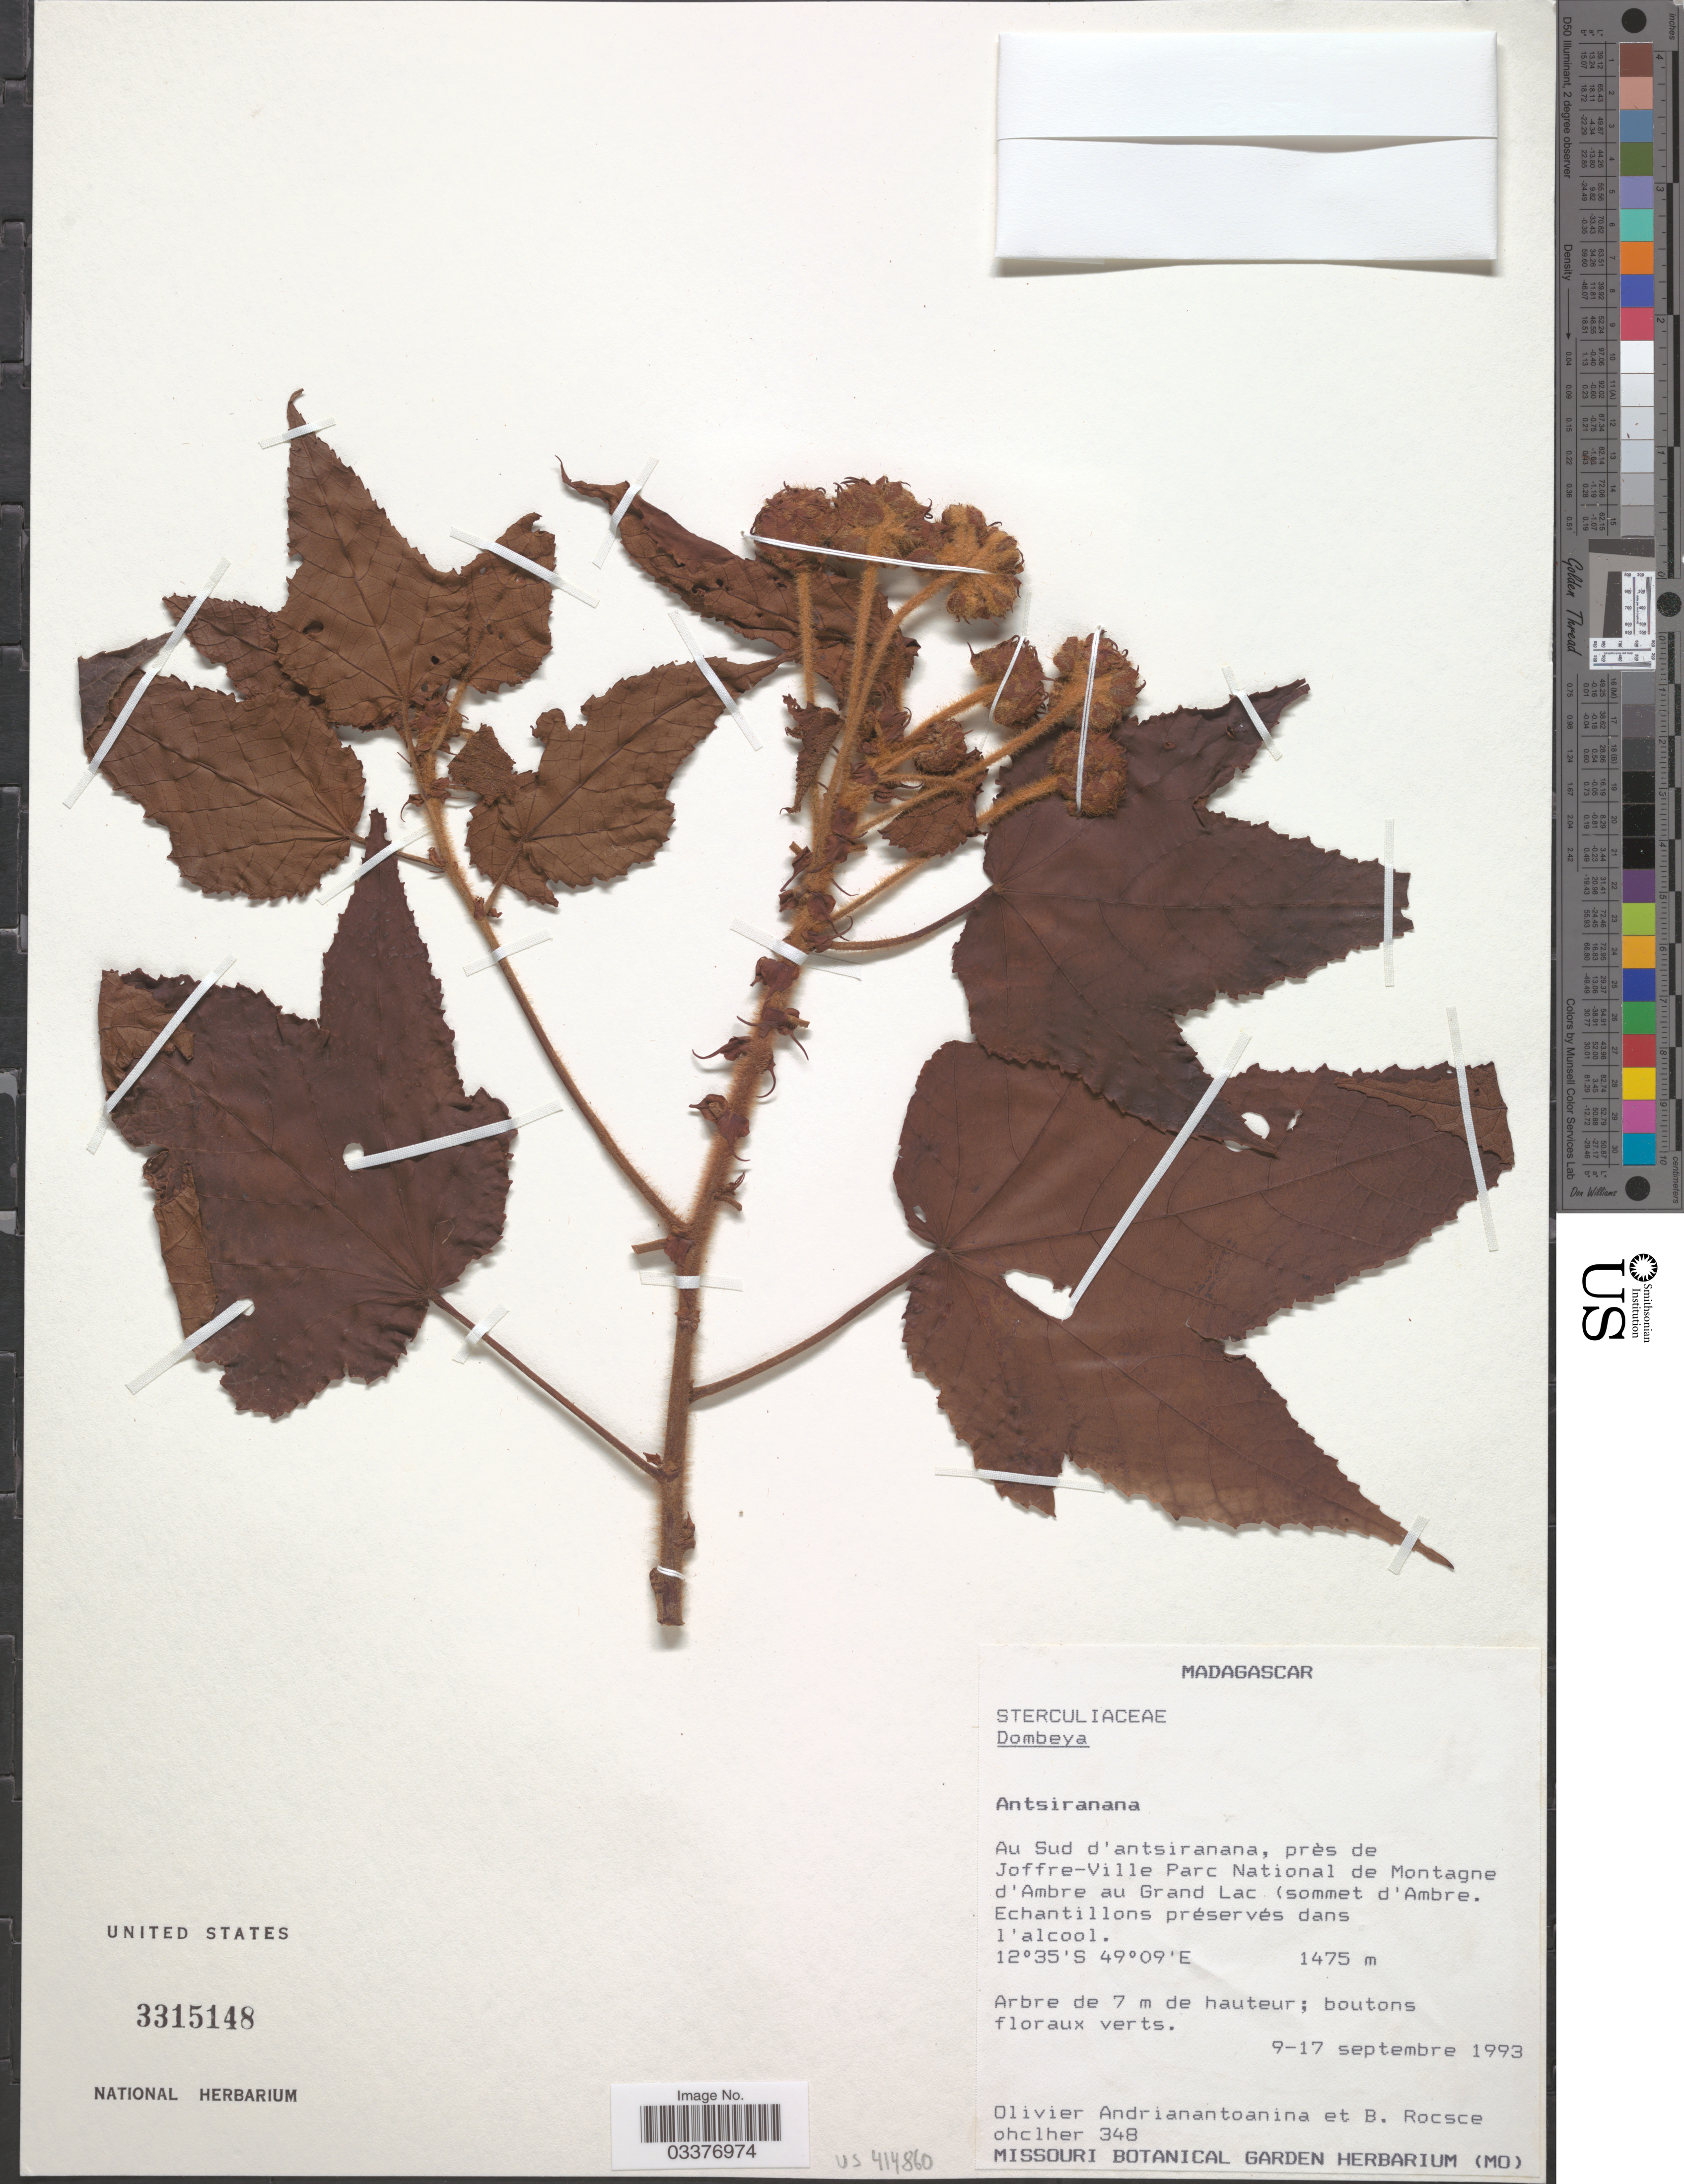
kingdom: Plantae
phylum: Tracheophyta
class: Magnoliopsida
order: Malvales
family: Malvaceae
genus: Dombeya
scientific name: Dombeya sp.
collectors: O. Andrianantoanina & B. Rocsceohclher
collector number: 348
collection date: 1993-09-09/1993-09-17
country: Madagascar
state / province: Diana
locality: Au Sud d'antsiranana, près de Joffre-Ville Parc National de Montagne d'Ambre au Grand Lac (sommet d'Ambre.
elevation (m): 1475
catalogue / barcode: US 3315148